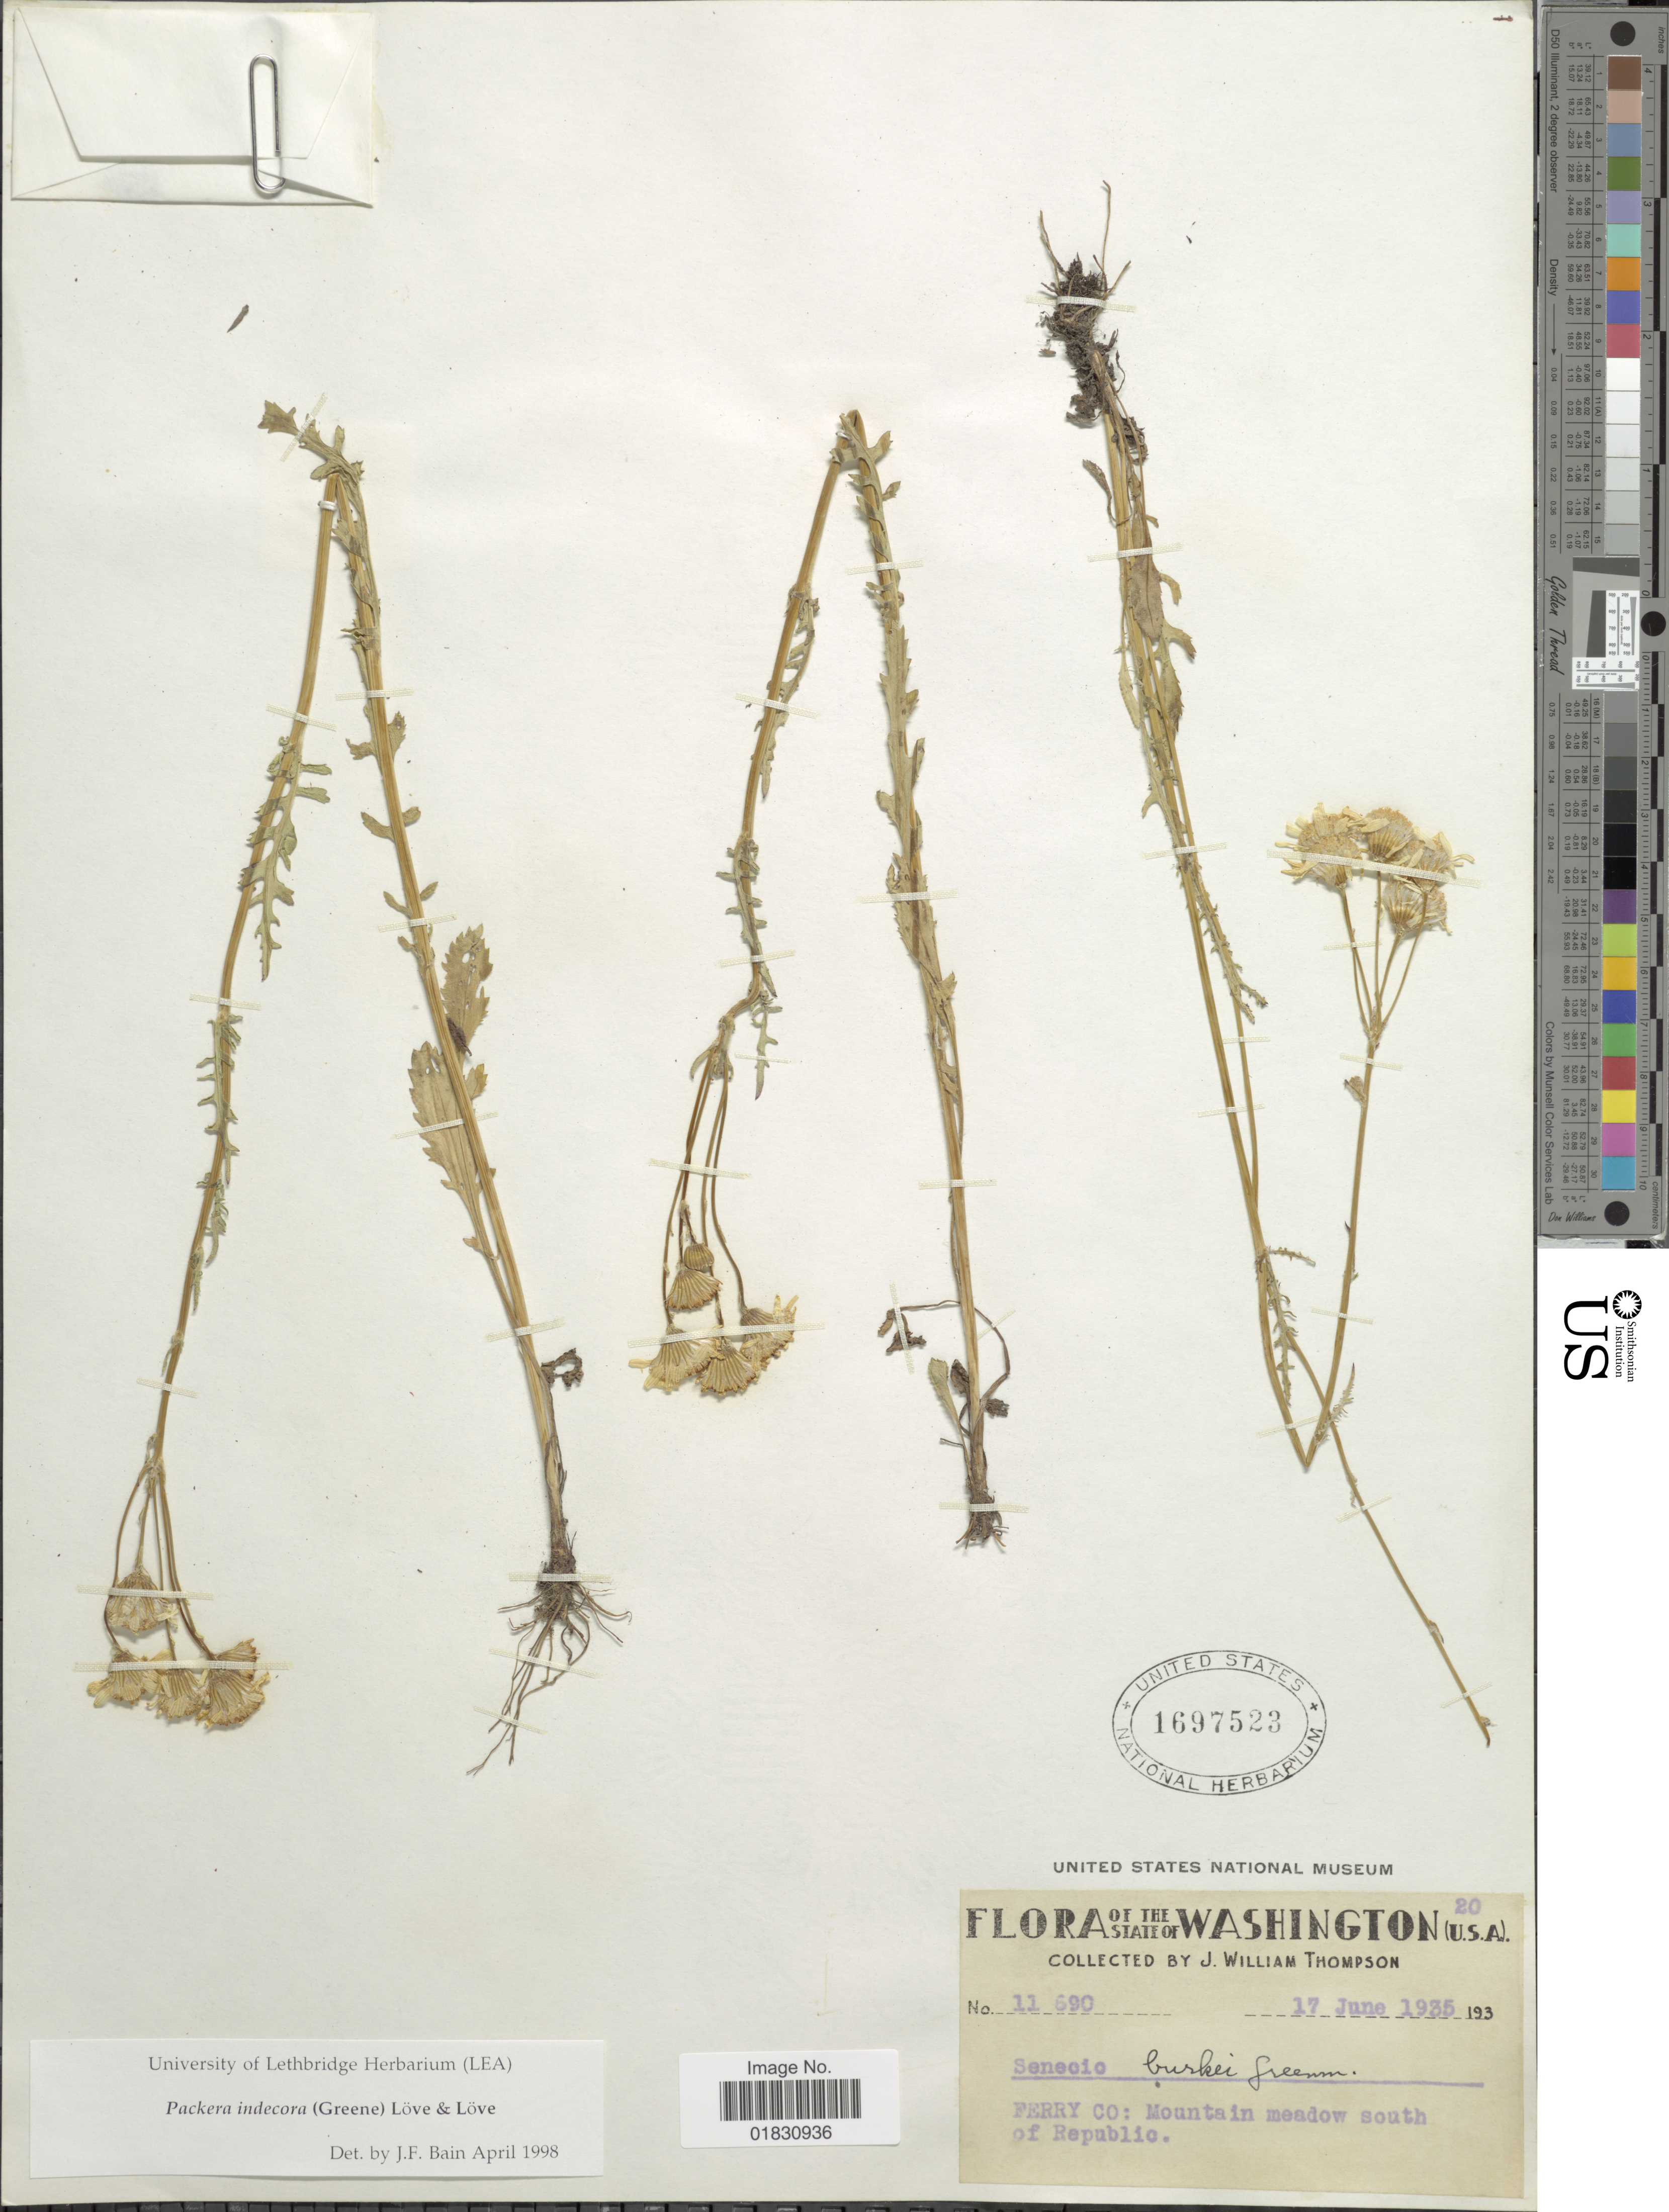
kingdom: Plantae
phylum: Tracheophyta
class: Magnoliopsida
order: Asterales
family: Asteraceae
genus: Packera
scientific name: Packera indecora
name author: (Greene) Á. Löve & D. Löve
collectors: J. W. Thompson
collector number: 11690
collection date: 1935-06-17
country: United States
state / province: Washington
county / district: Ferry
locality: The State of Washington, Ferry Co: Mountain meadow south of Republic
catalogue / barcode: US 1697523